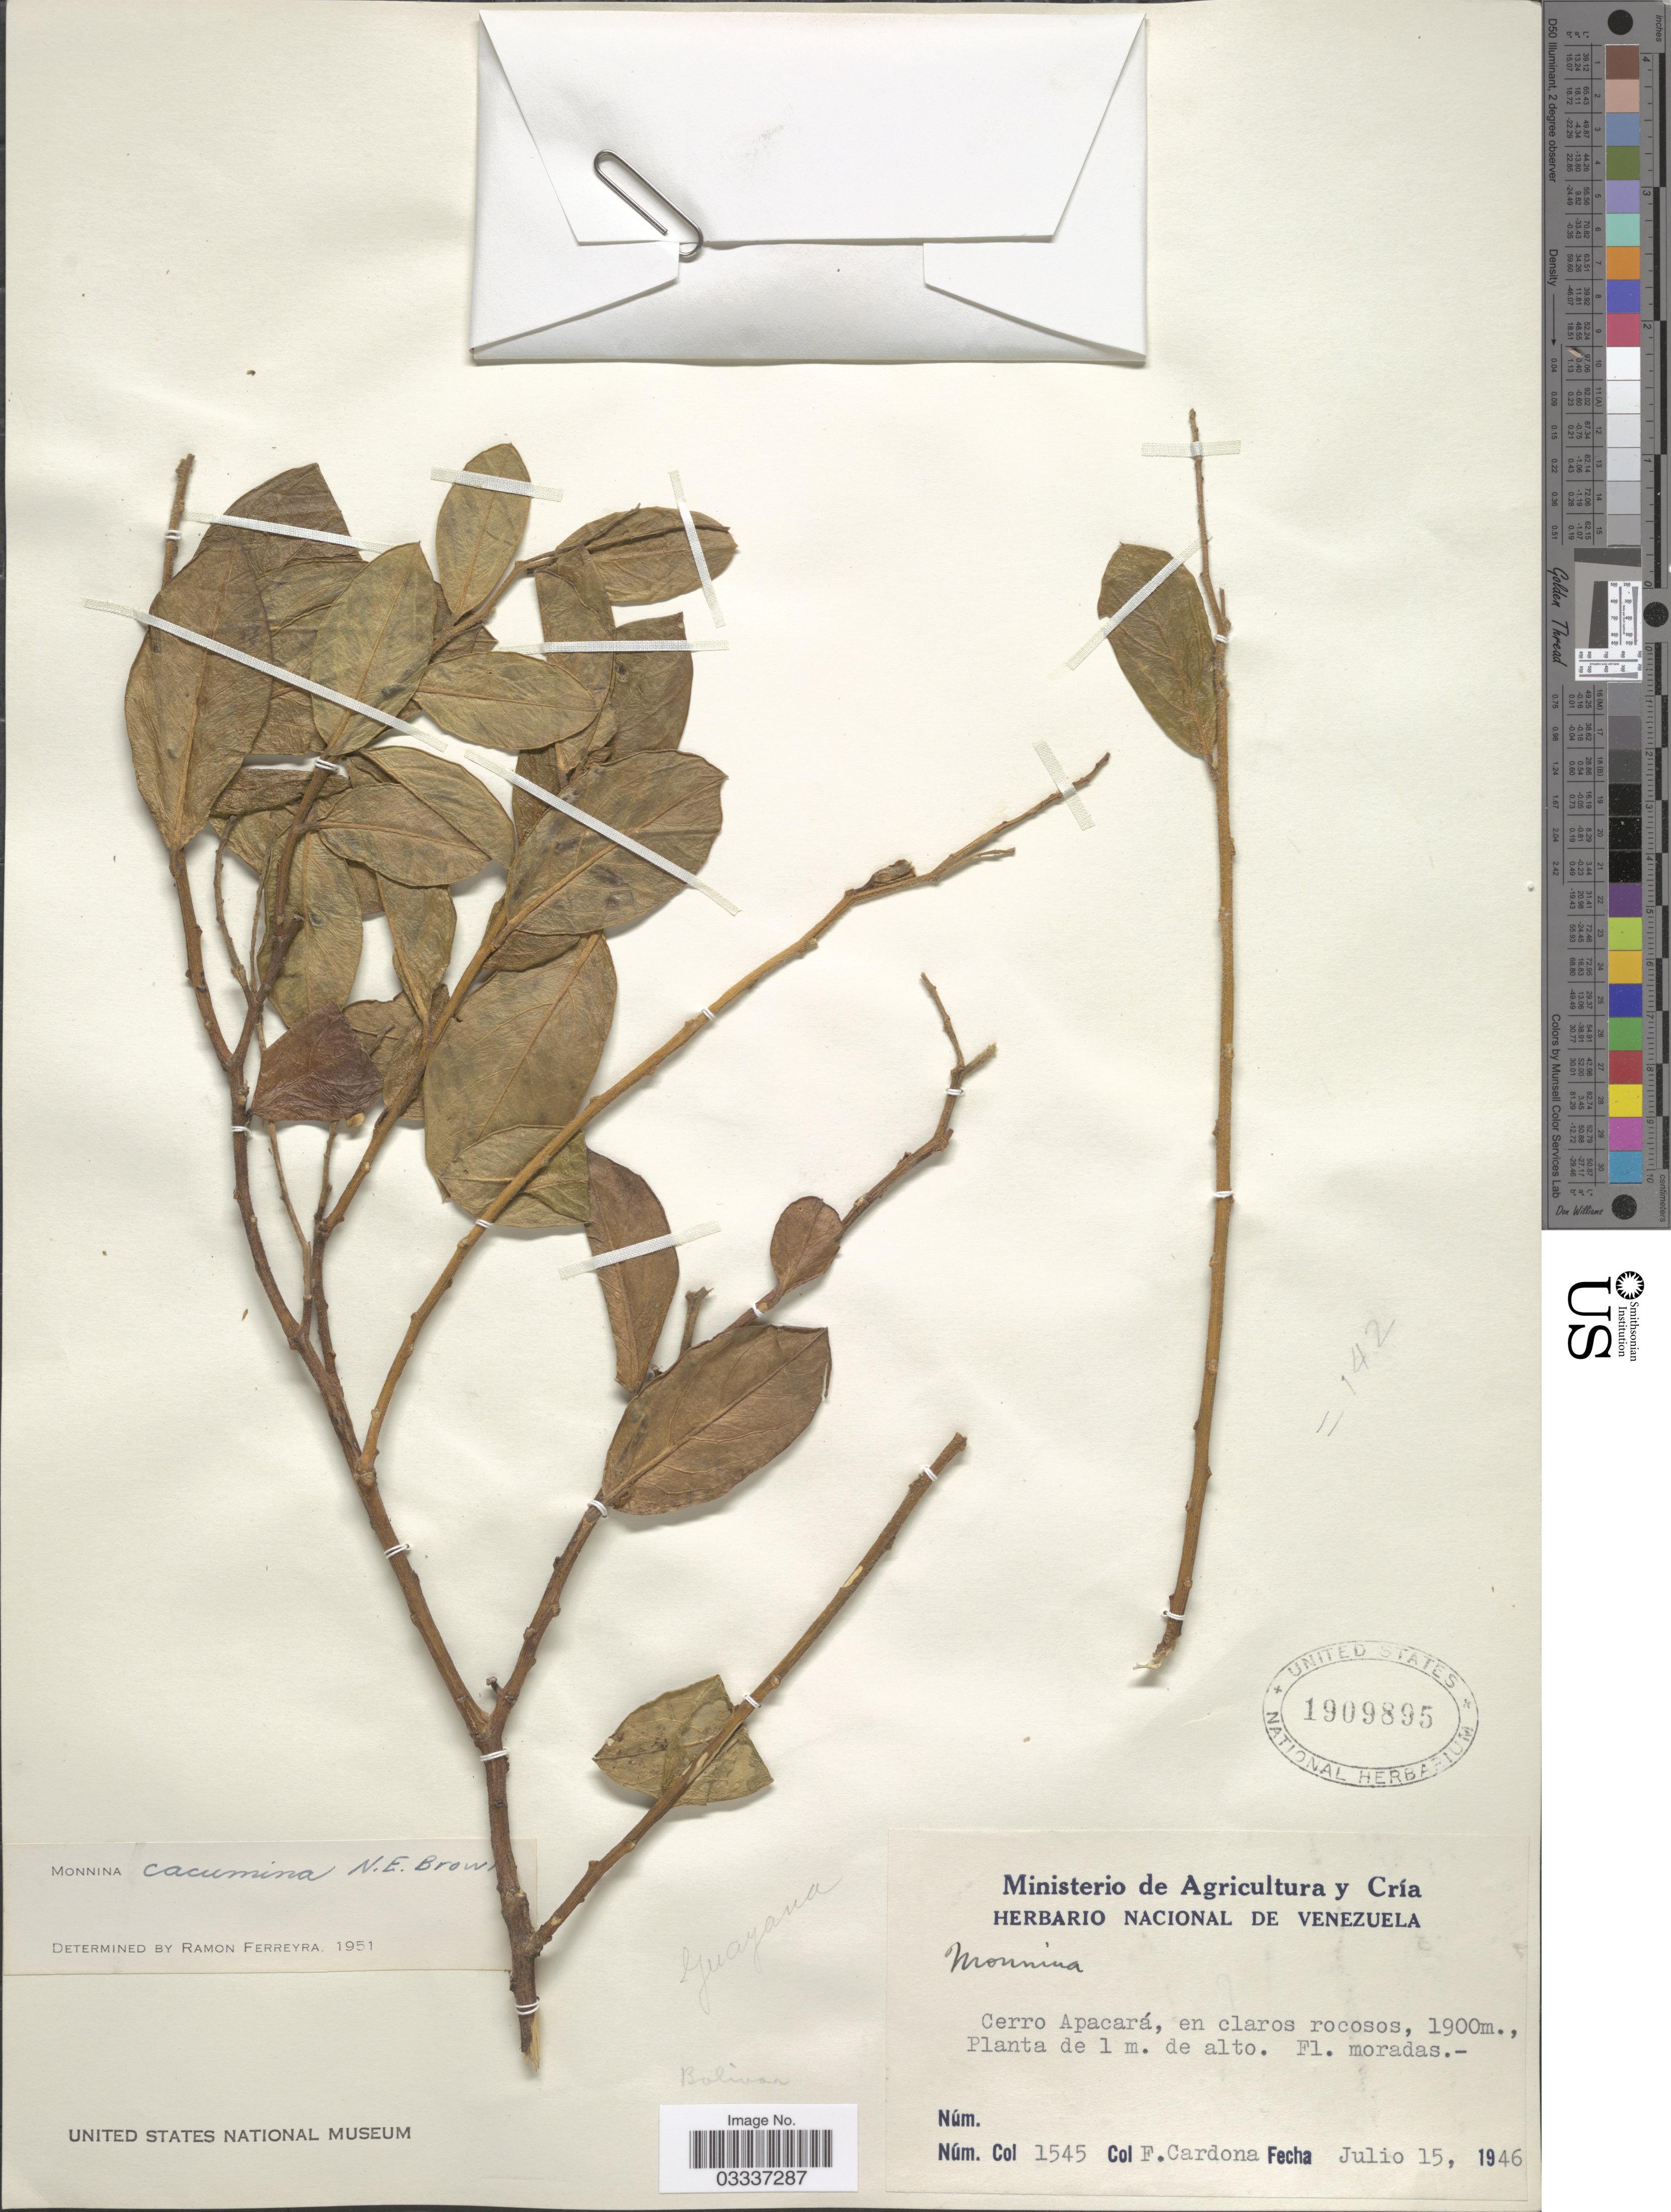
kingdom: Plantae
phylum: Tracheophyta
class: Magnoliopsida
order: Fabales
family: Polygalaceae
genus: Monnina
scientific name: Monnina cacumina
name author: N.E. Br.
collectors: F. Cardona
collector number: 1545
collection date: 1946-07-15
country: Venezuela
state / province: Bolivar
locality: Guayana, Cerro Apacará.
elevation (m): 1900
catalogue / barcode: US 1909895